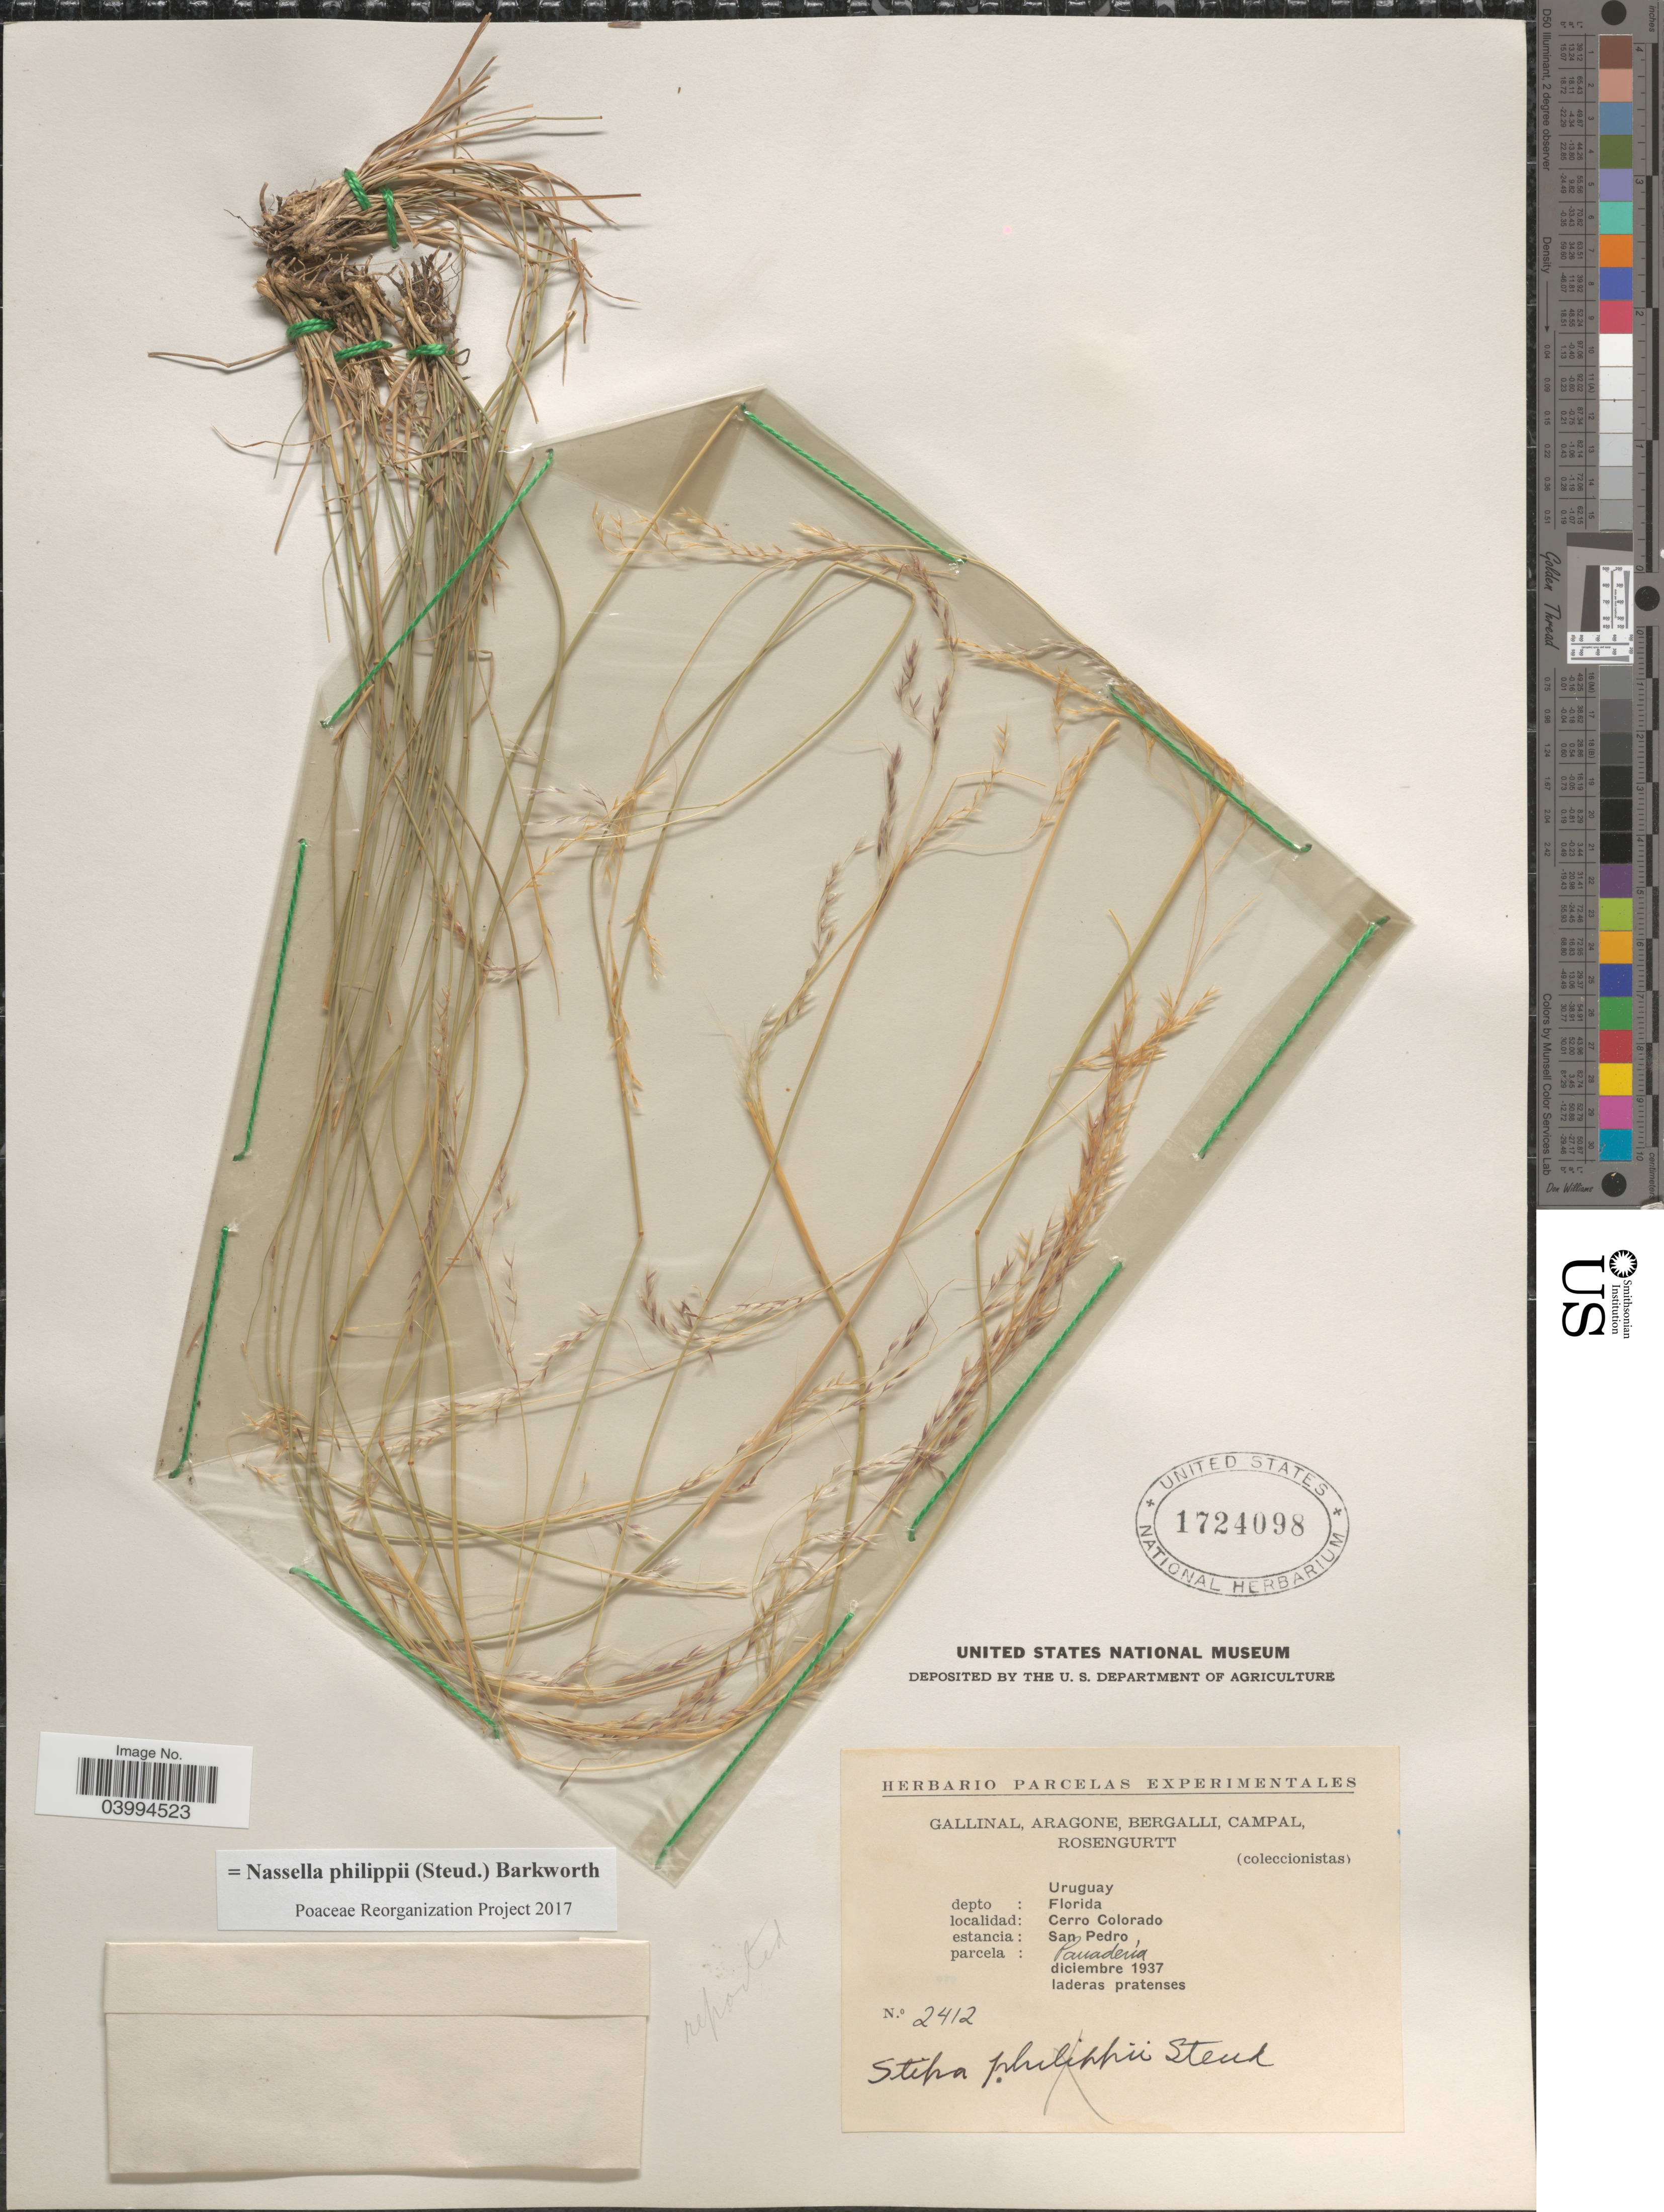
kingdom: Plantae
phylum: Tracheophyta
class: Liliopsida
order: Poales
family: Poaceae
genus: Nassella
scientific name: Nassella philippii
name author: (Steud.) Barkworth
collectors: -. Gallinal, -- Aragone, -- Bergalli, -- Campal & Rosengurtt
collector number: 2412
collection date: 1937-12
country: Uruguay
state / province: Florida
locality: Depto: Florida. Cerro Colorado. Estancia: San Pedro. Parcela: Panadería.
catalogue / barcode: US 1724098